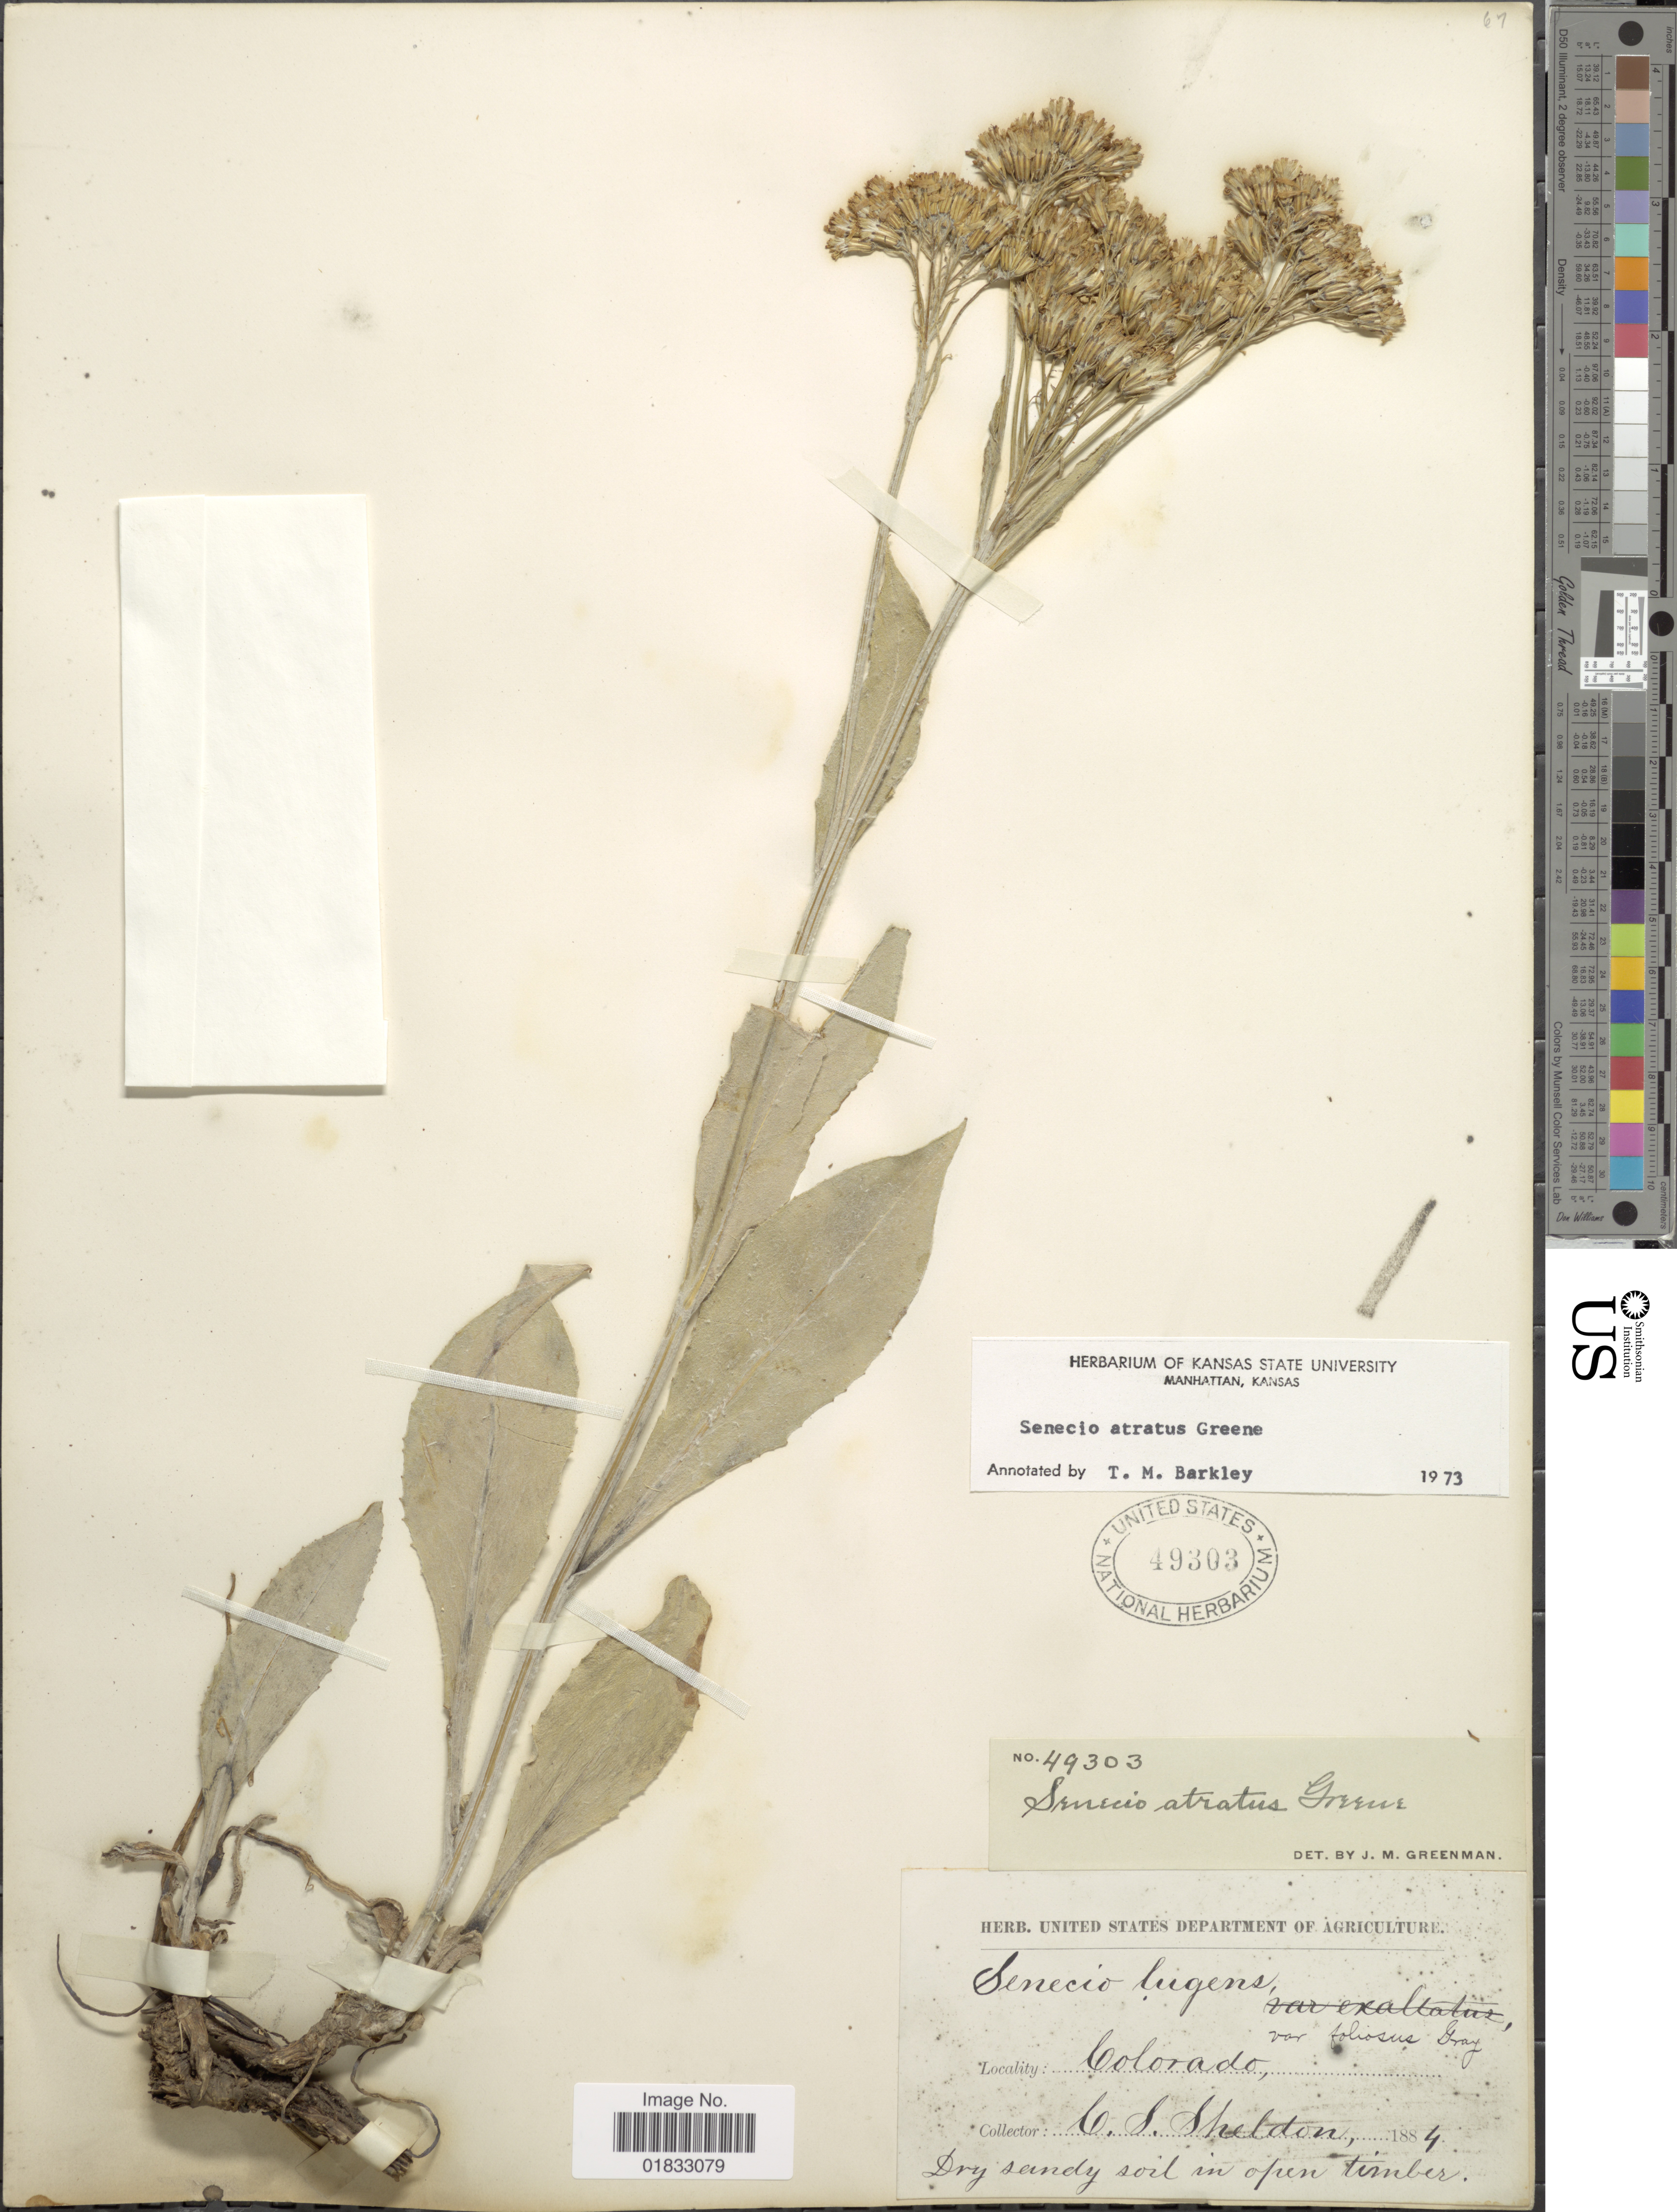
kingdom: Plantae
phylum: Tracheophyta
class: Magnoliopsida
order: Asterales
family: Asteraceae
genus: Senecio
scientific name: Senecio atratus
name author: Greene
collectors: C. S. Sheldon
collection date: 1884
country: United States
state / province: Colorado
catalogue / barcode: US 49303